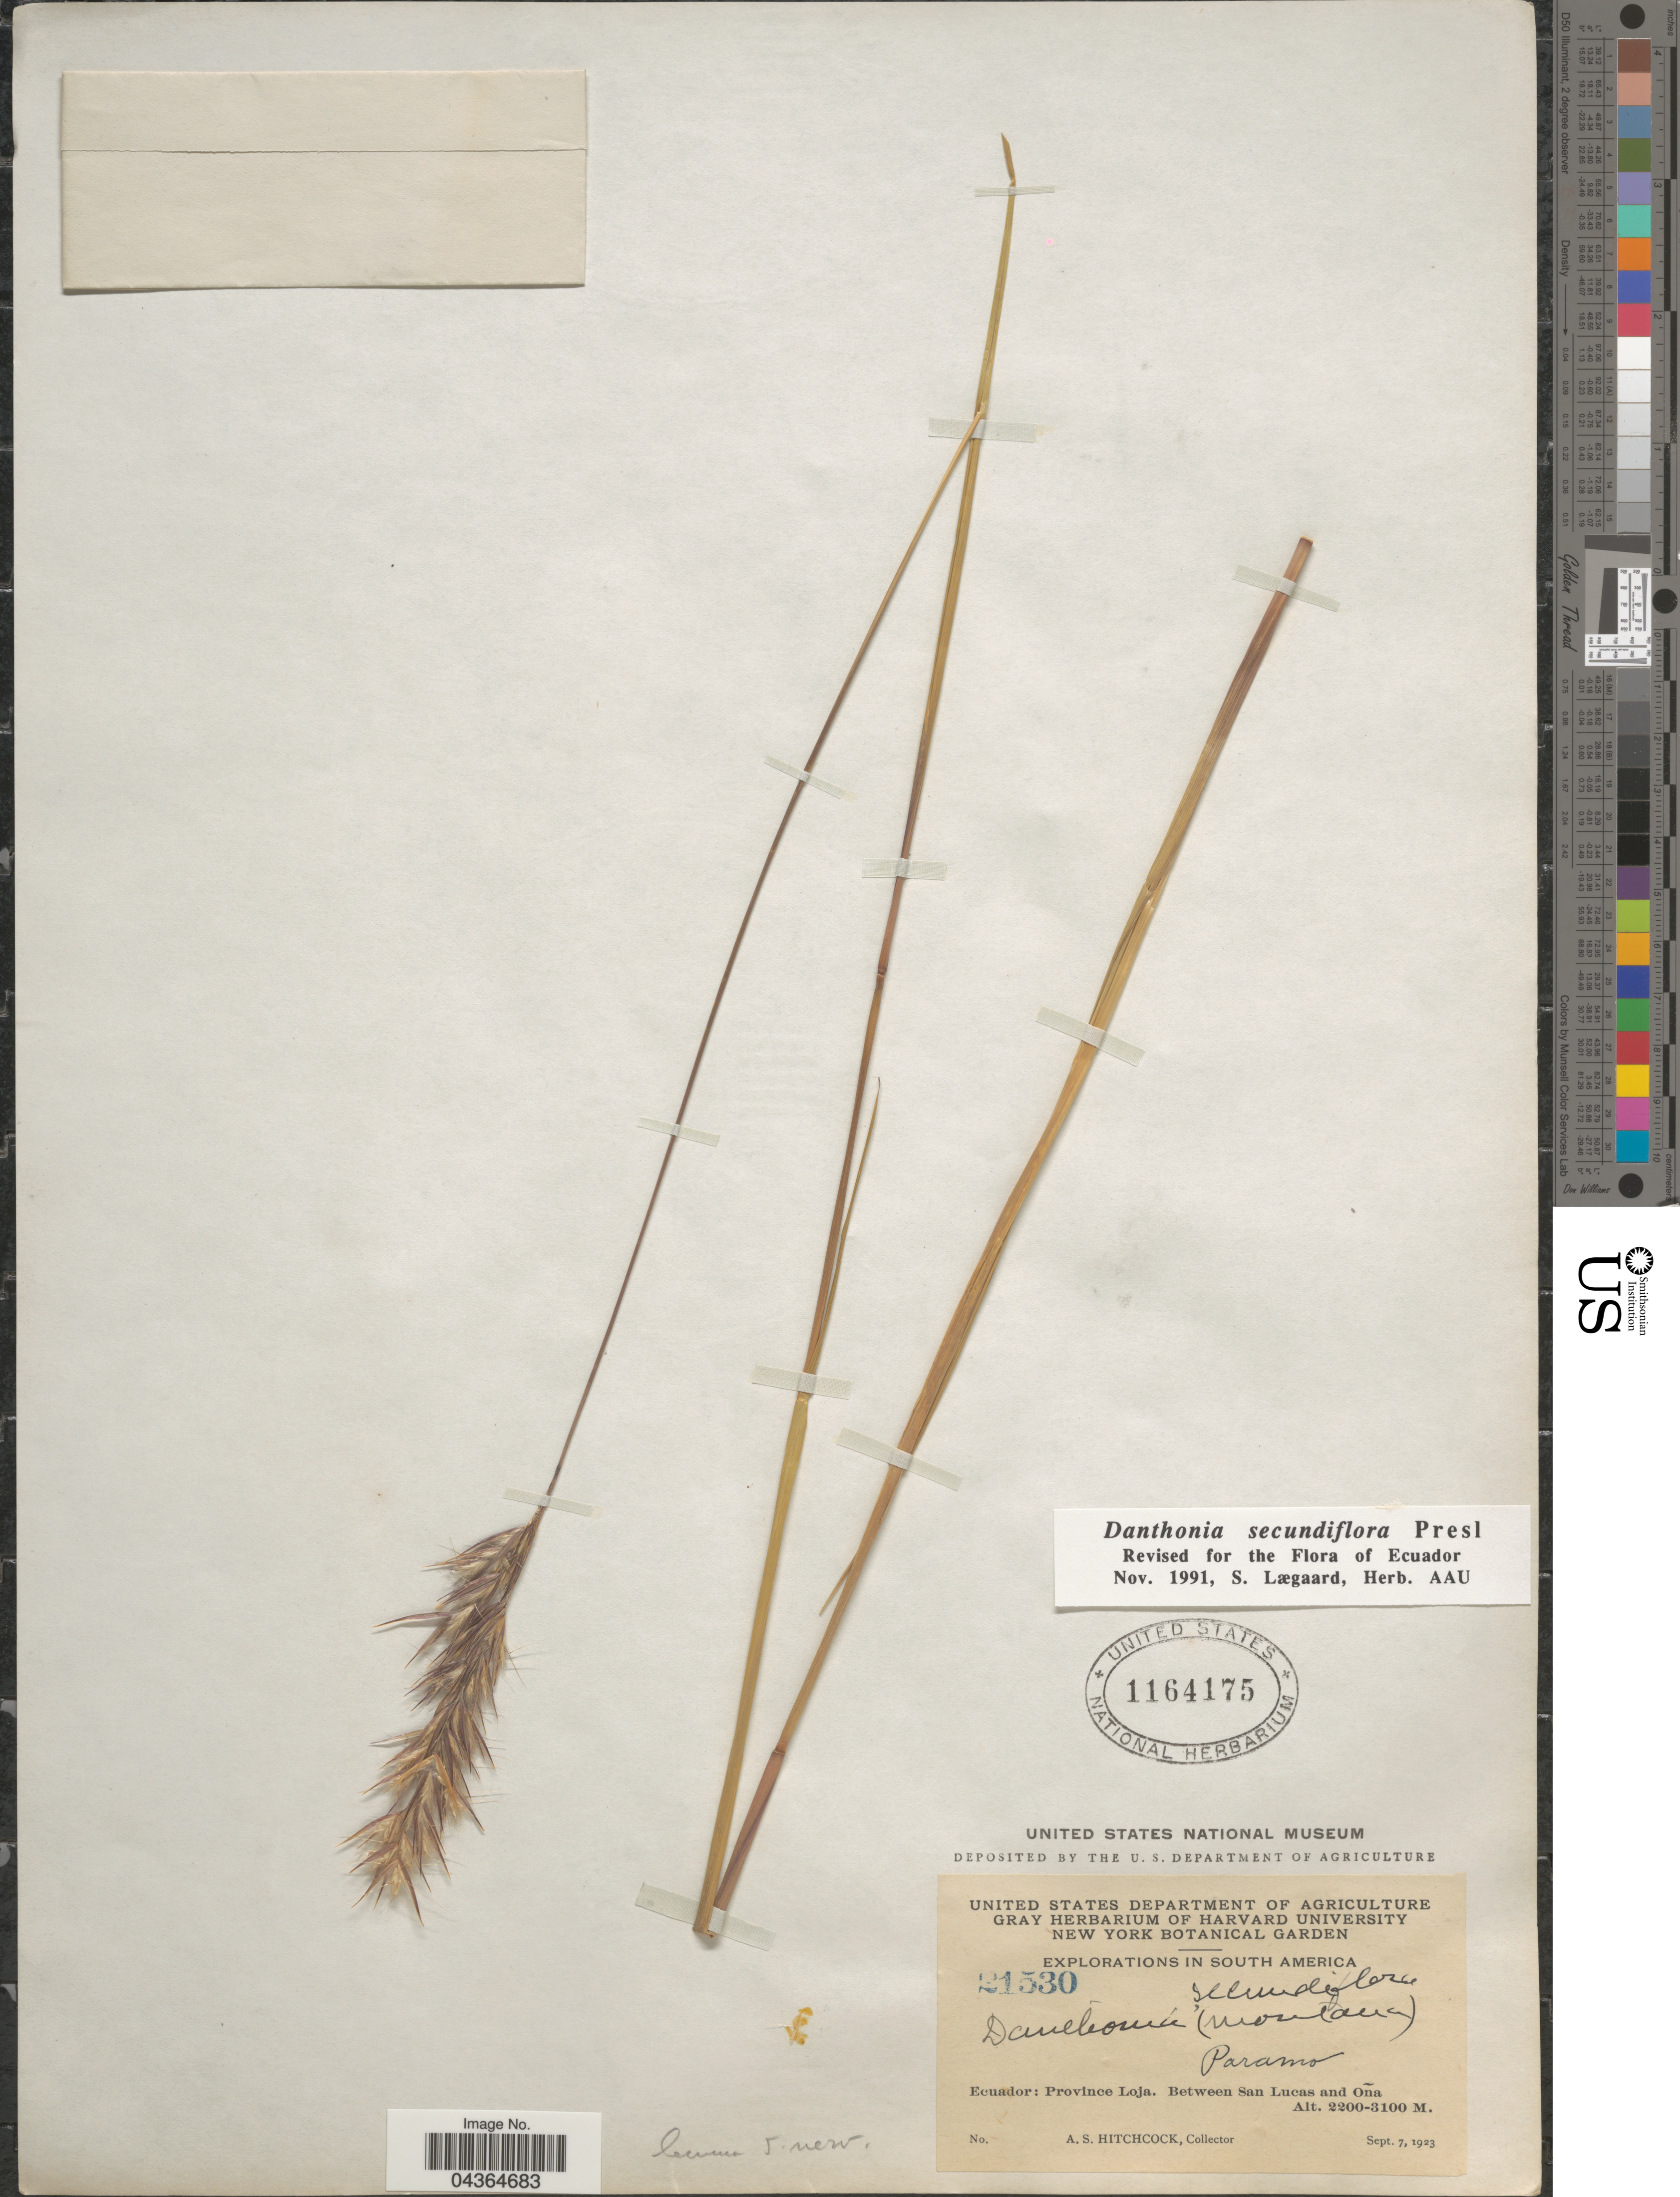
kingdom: Plantae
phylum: Tracheophyta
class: Liliopsida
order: Poales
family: Poaceae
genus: Danthonia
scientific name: Danthonia secundiflora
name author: J. Presl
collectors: A. S. Hitchcock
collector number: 21530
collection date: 1923-09-07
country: Ecuador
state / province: Loja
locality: Explorations in South America. Paramo. Between San Lucas and Oña.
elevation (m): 2200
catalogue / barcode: US 1164175